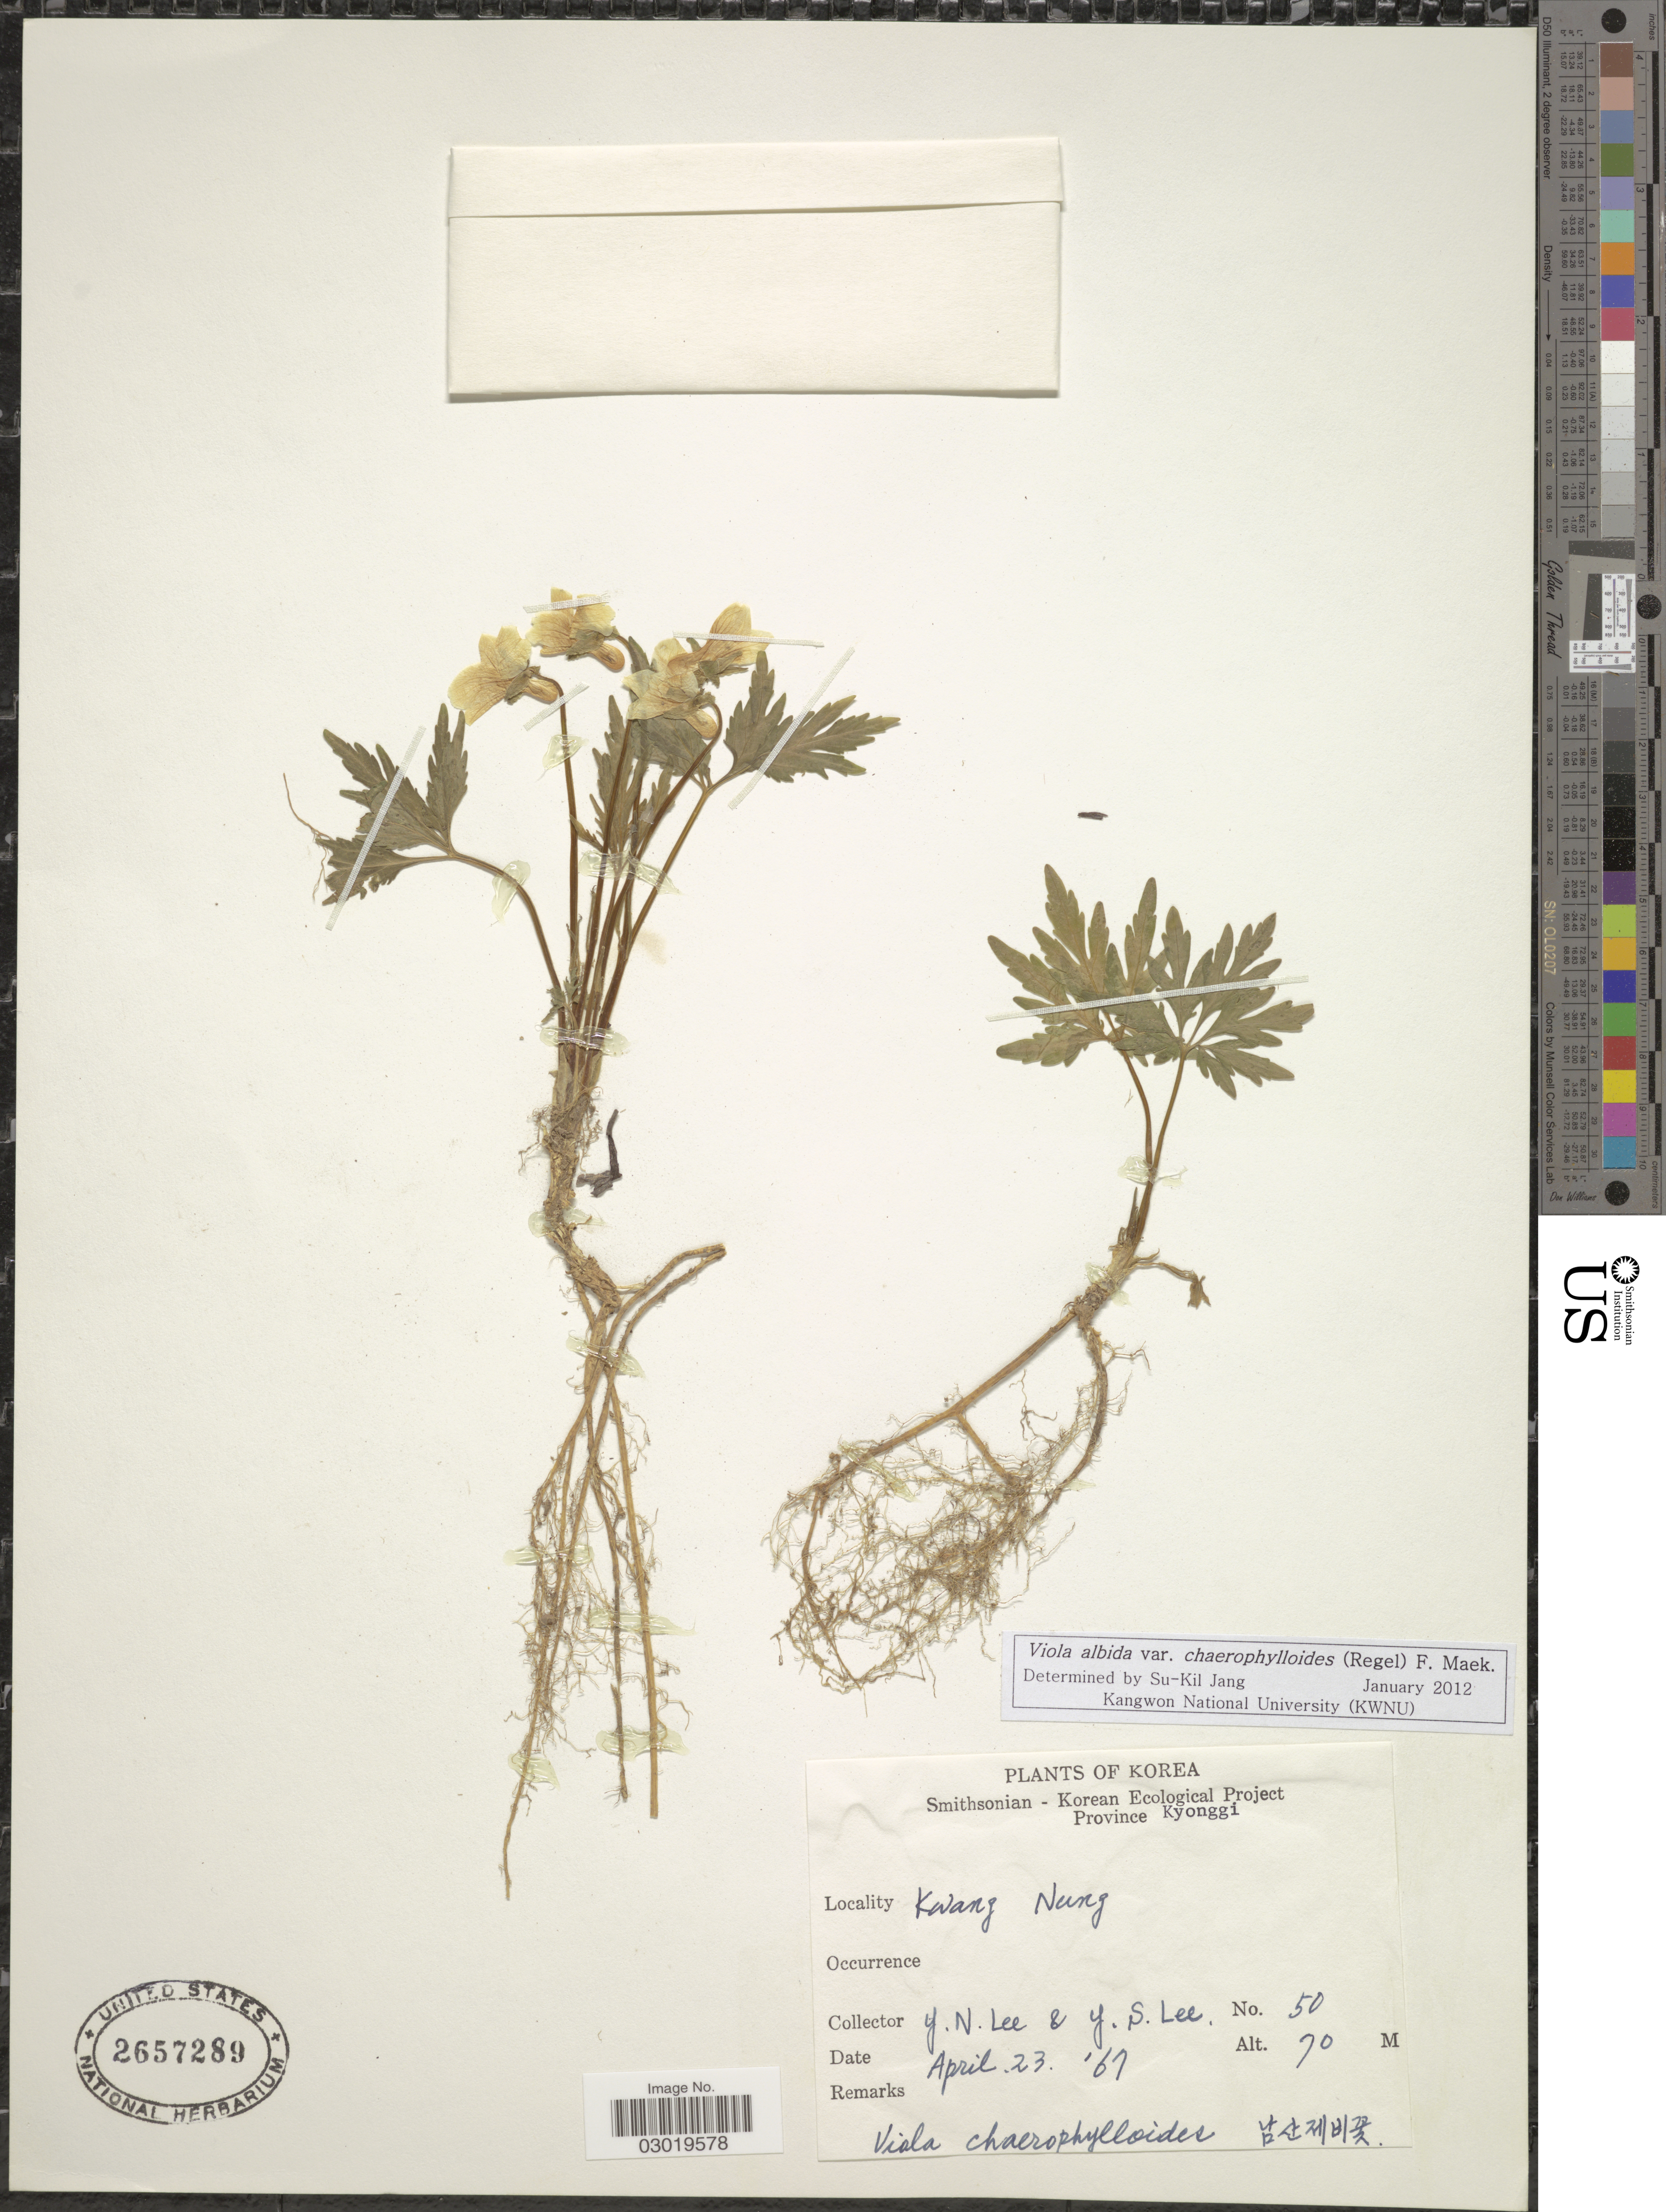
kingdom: Plantae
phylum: Tracheophyta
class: Magnoliopsida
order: Malpighiales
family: Violaceae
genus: Viola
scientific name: Viola albida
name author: Palib.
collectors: Y. N. Lee & Y. S. Lee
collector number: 50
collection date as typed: Transcribed d/m/y: 23/4/67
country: South Korea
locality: Province Kyonggi, Kwang Nung.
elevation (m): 70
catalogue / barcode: US 2657289